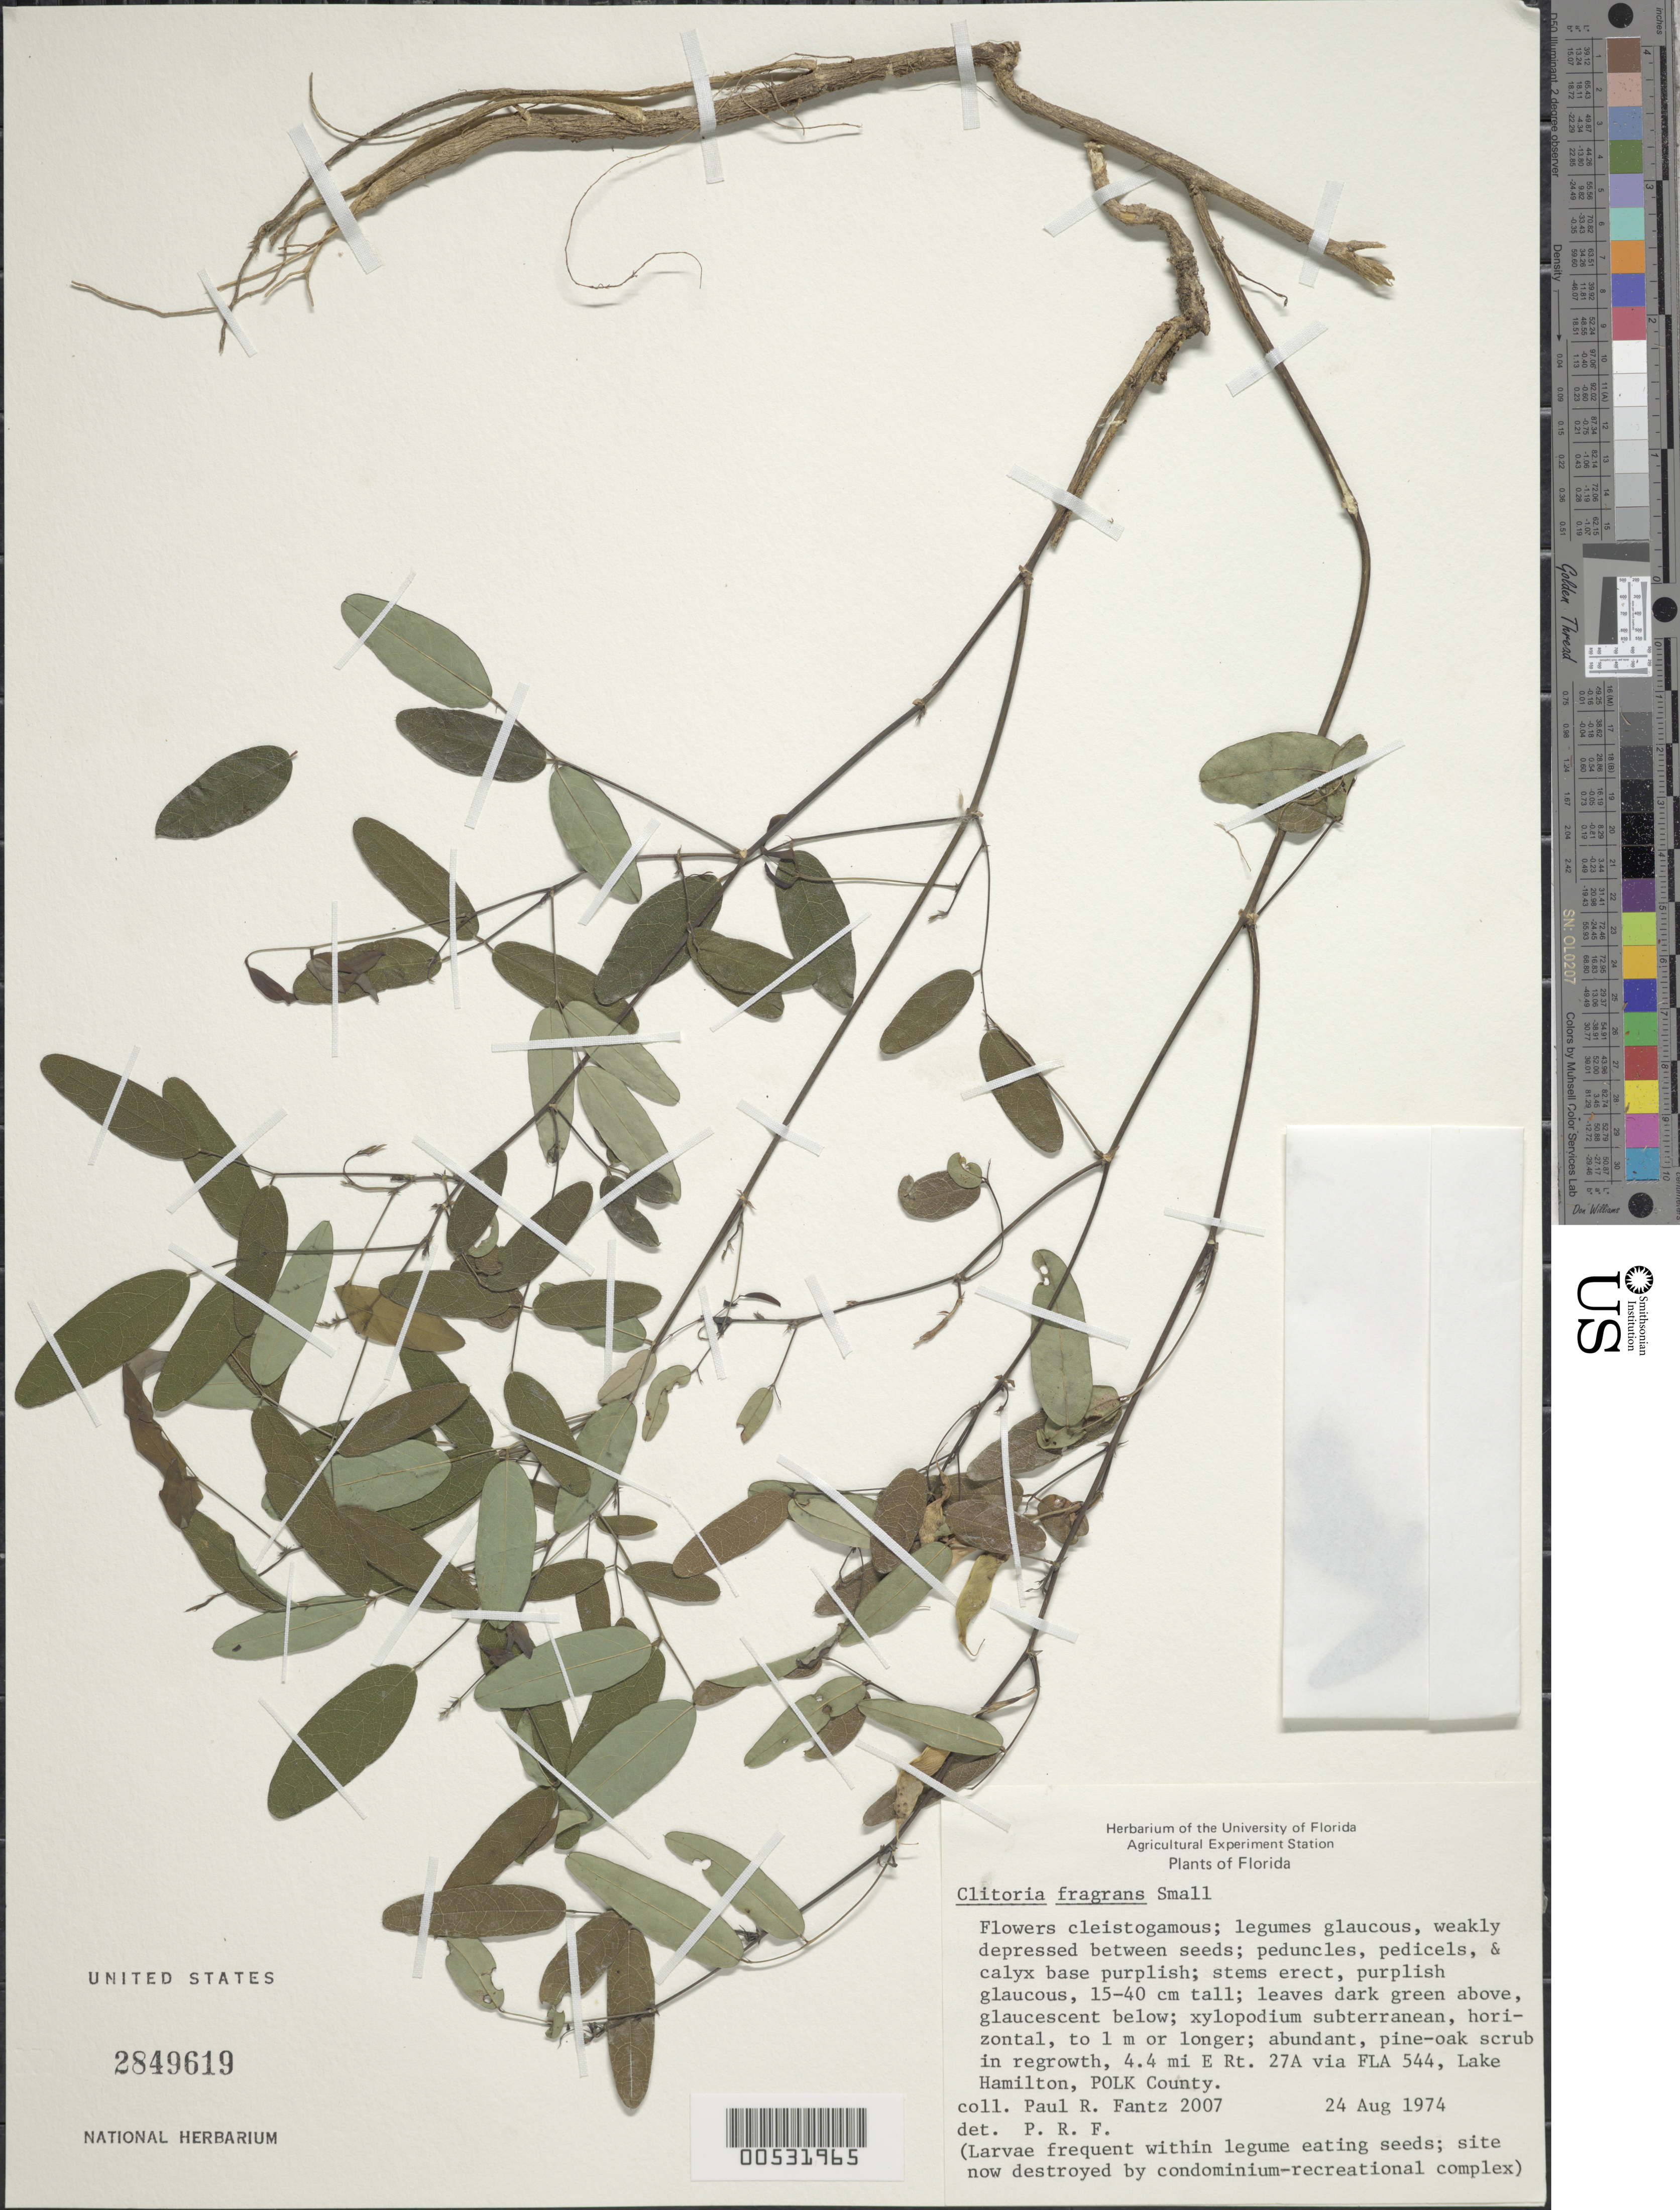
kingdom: Plantae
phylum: Tracheophyta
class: Magnoliopsida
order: Fabales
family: Fabaceae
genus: Clitoria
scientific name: Clitoria fragrans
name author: Small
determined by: Fantz, P. R., (FLAS), University of Florida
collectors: P. R. Fantz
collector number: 2007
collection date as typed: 24 Aug 1974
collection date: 1974-08-24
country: United States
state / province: Florida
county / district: Polk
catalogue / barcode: US 2849619